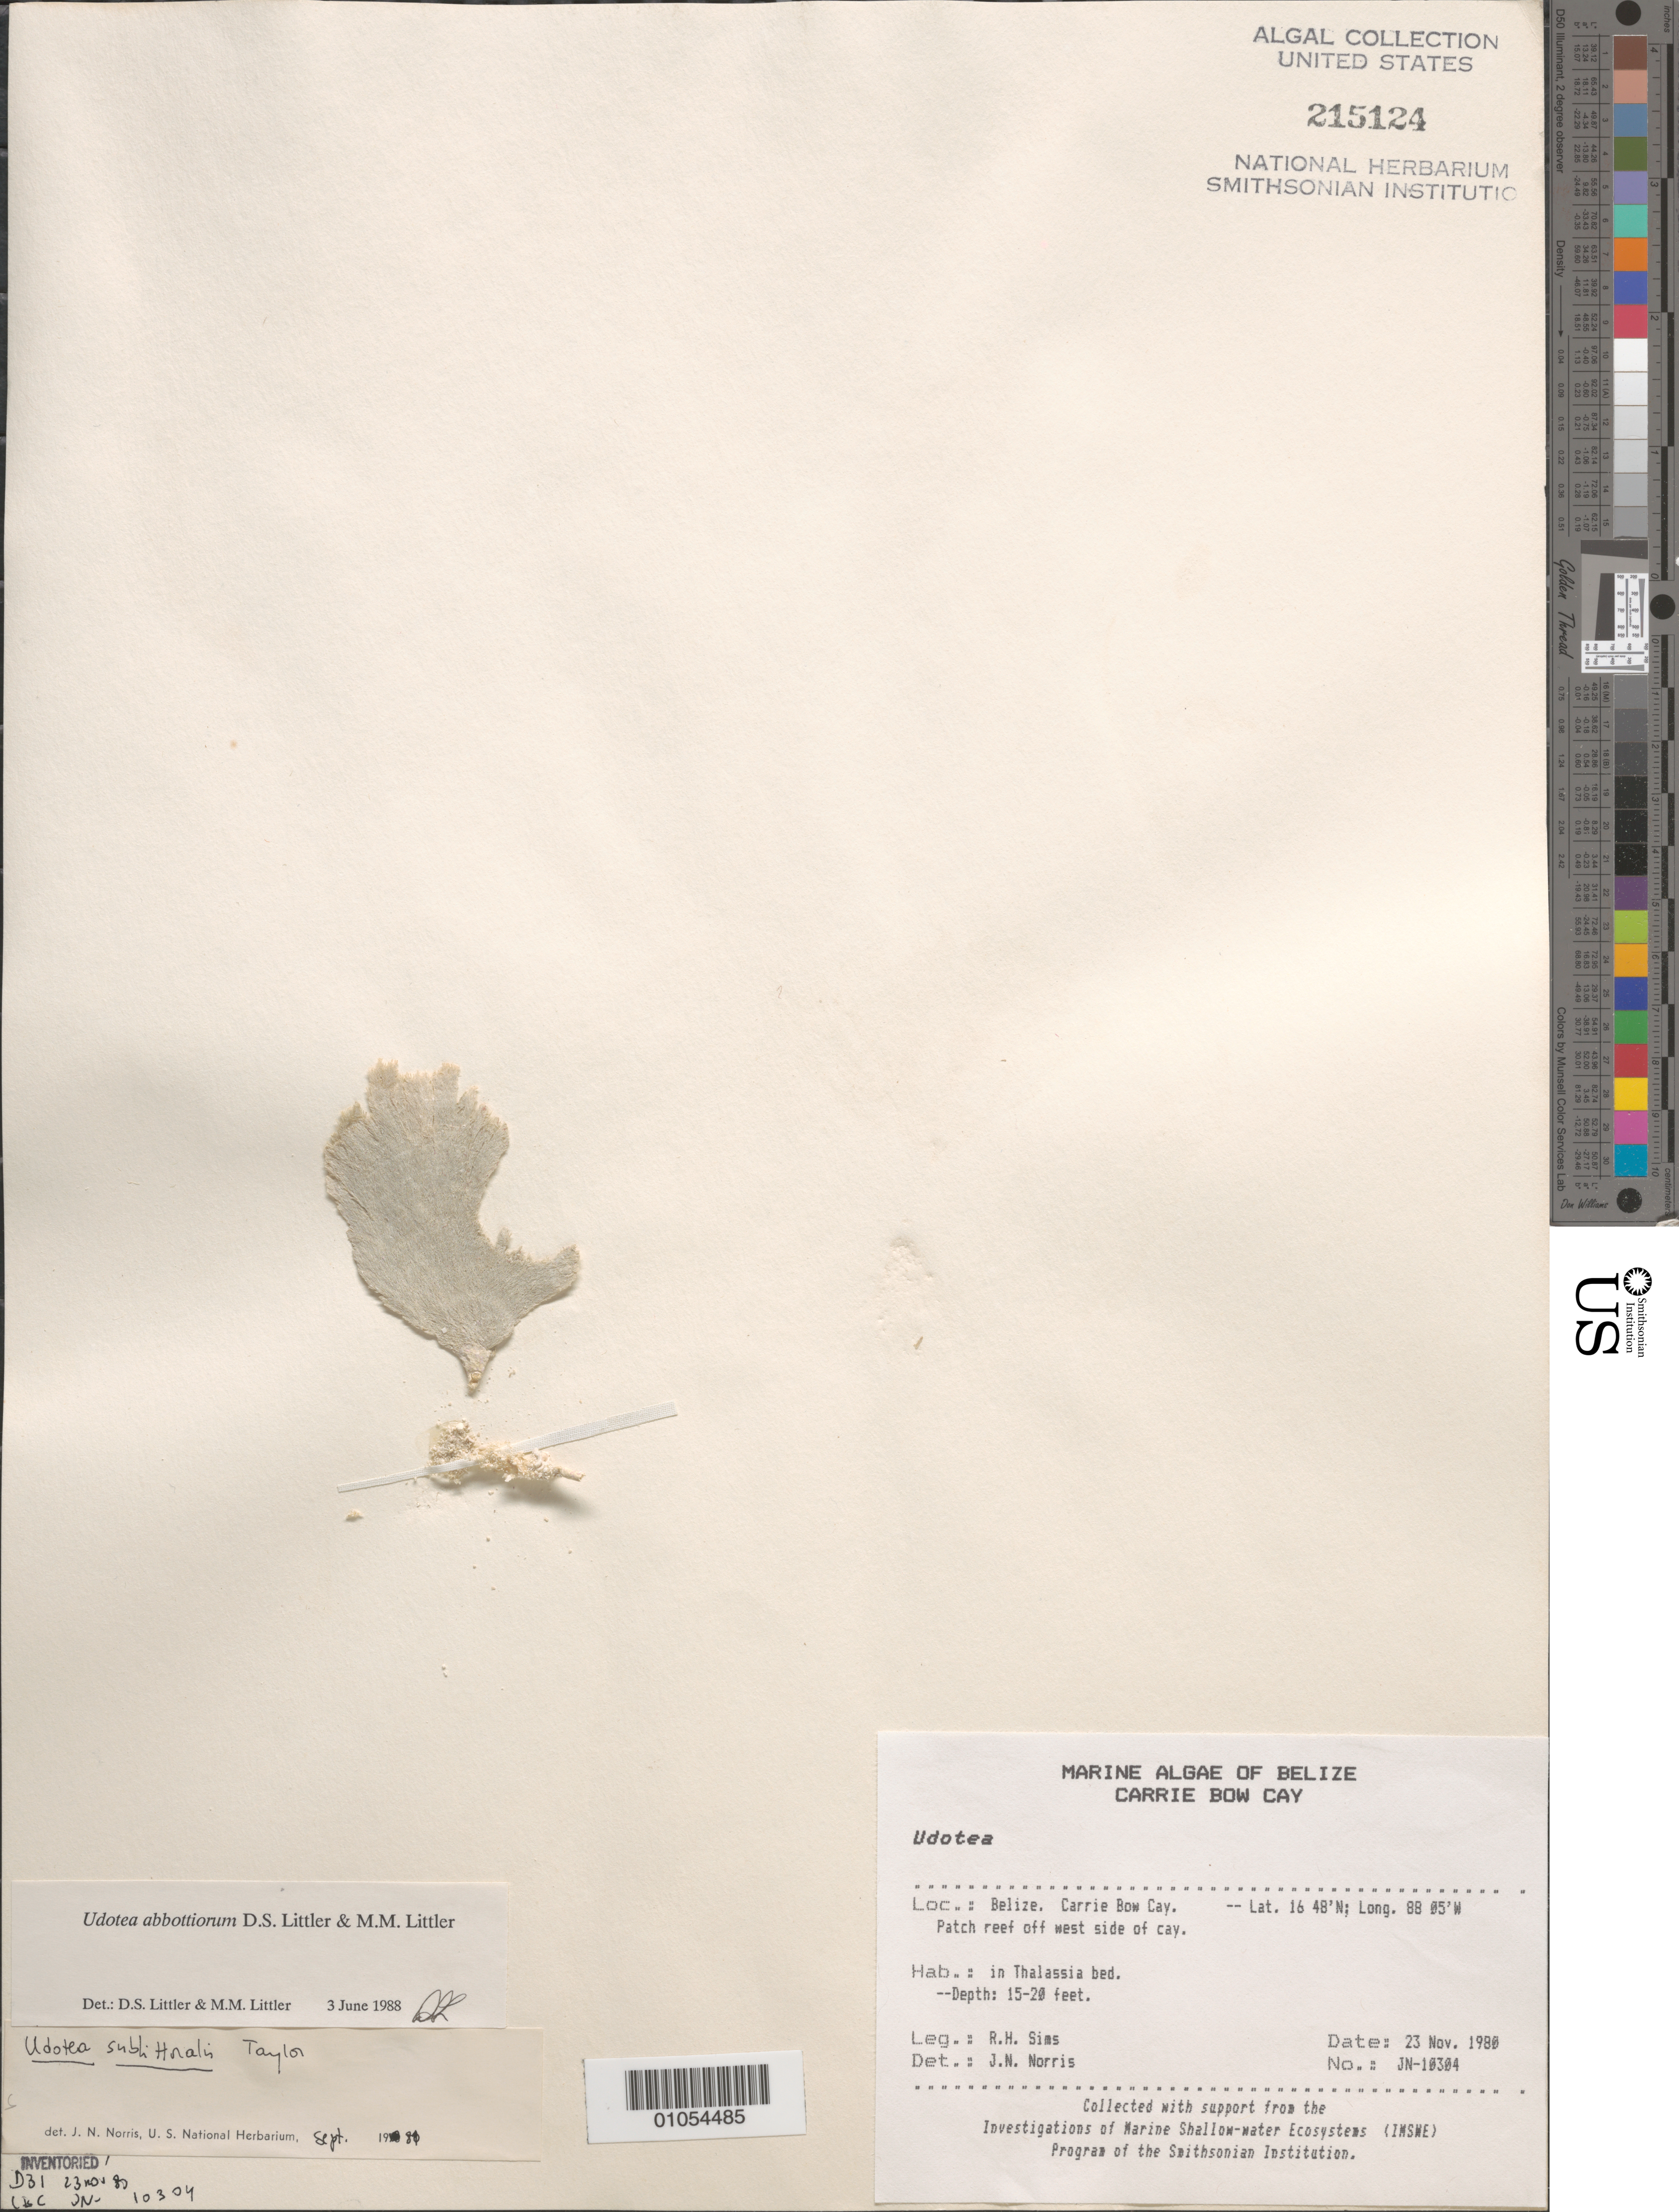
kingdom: Plantae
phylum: Chlorophyta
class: Ulvophyceae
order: Bryopsidales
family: Udoteaceae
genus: Udotea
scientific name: Udotea abbottiorum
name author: D.S. Littler & Littler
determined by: Littler, D. S.; Littler, M. M.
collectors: R. H. Sims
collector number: JN-10304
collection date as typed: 23 Nov 1980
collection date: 1980-11-23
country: Belize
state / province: Stann Creek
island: Carrie Bow Cay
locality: Patch reef off west side of Carrie Bow Cay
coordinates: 16 48'N, 88 05'W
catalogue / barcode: US 215124